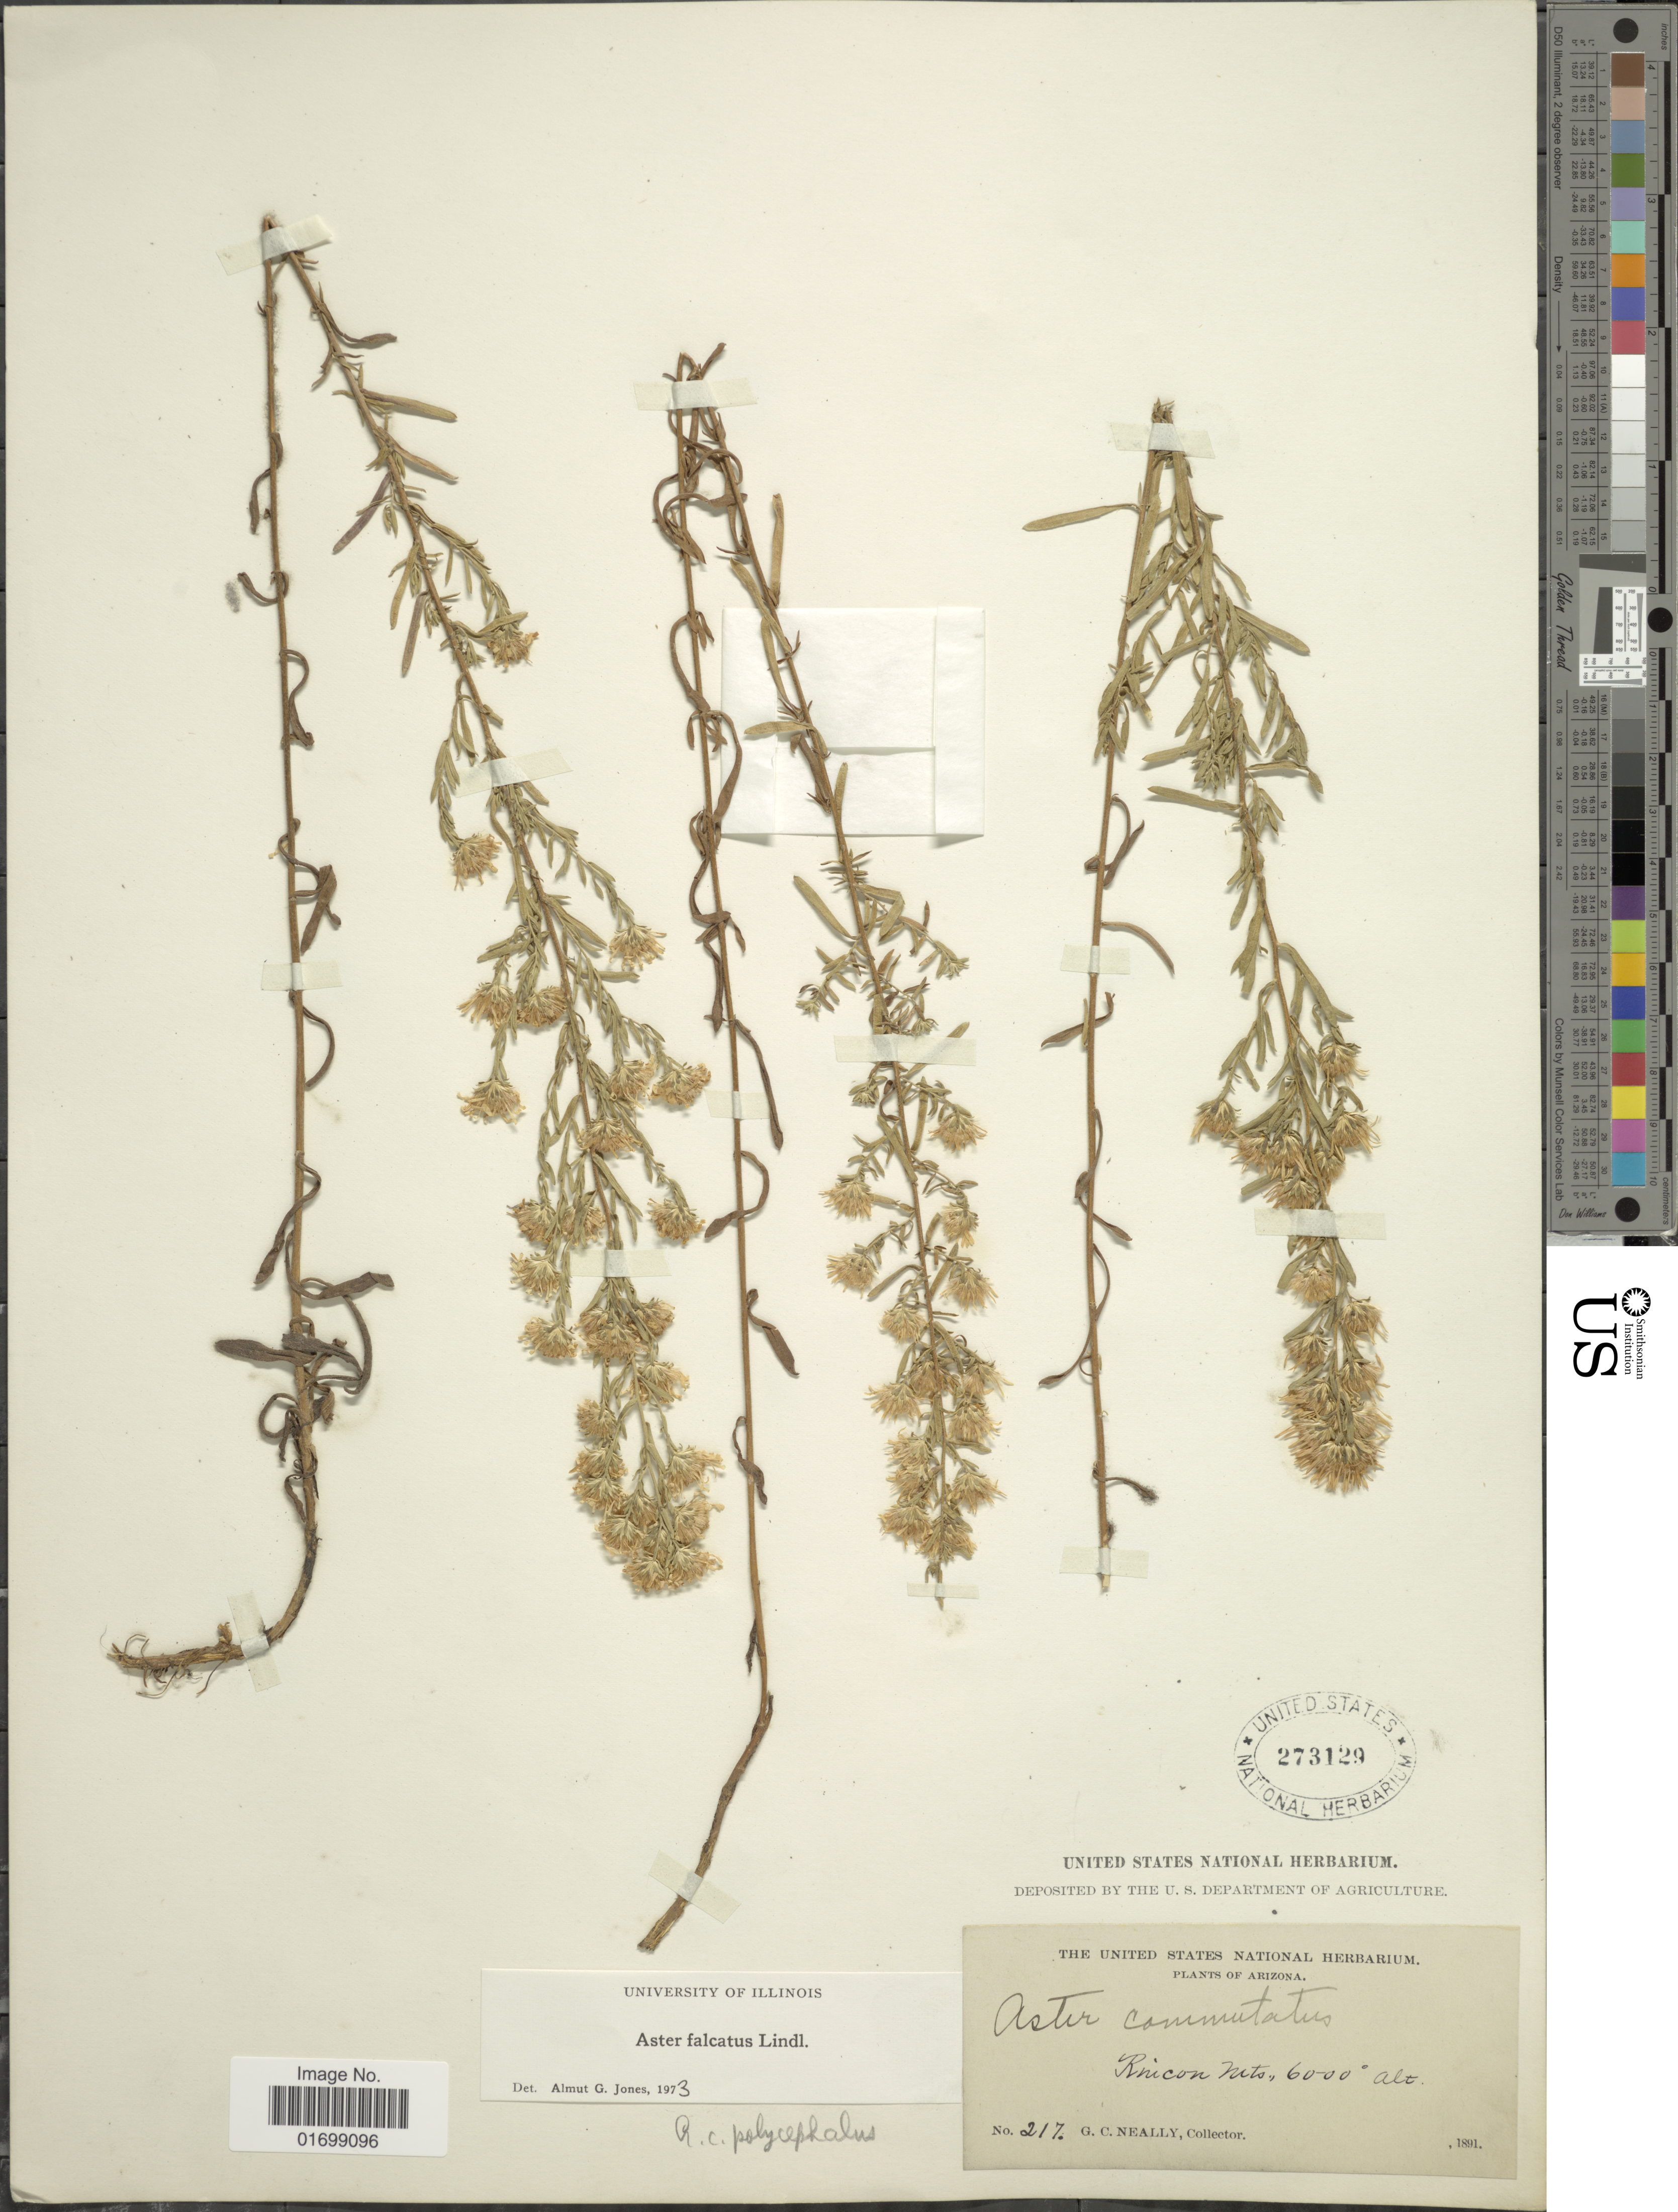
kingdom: Plantae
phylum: Tracheophyta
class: Magnoliopsida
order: Asterales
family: Asteraceae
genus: Symphyotrichum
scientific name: Symphyotrichum falcatum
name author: (Lindl. ex Lindl.) G.L. Nesom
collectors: G. Neally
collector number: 217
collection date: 1891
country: United States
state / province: Arizona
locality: Rincon Mts.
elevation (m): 1829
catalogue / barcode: US 273129